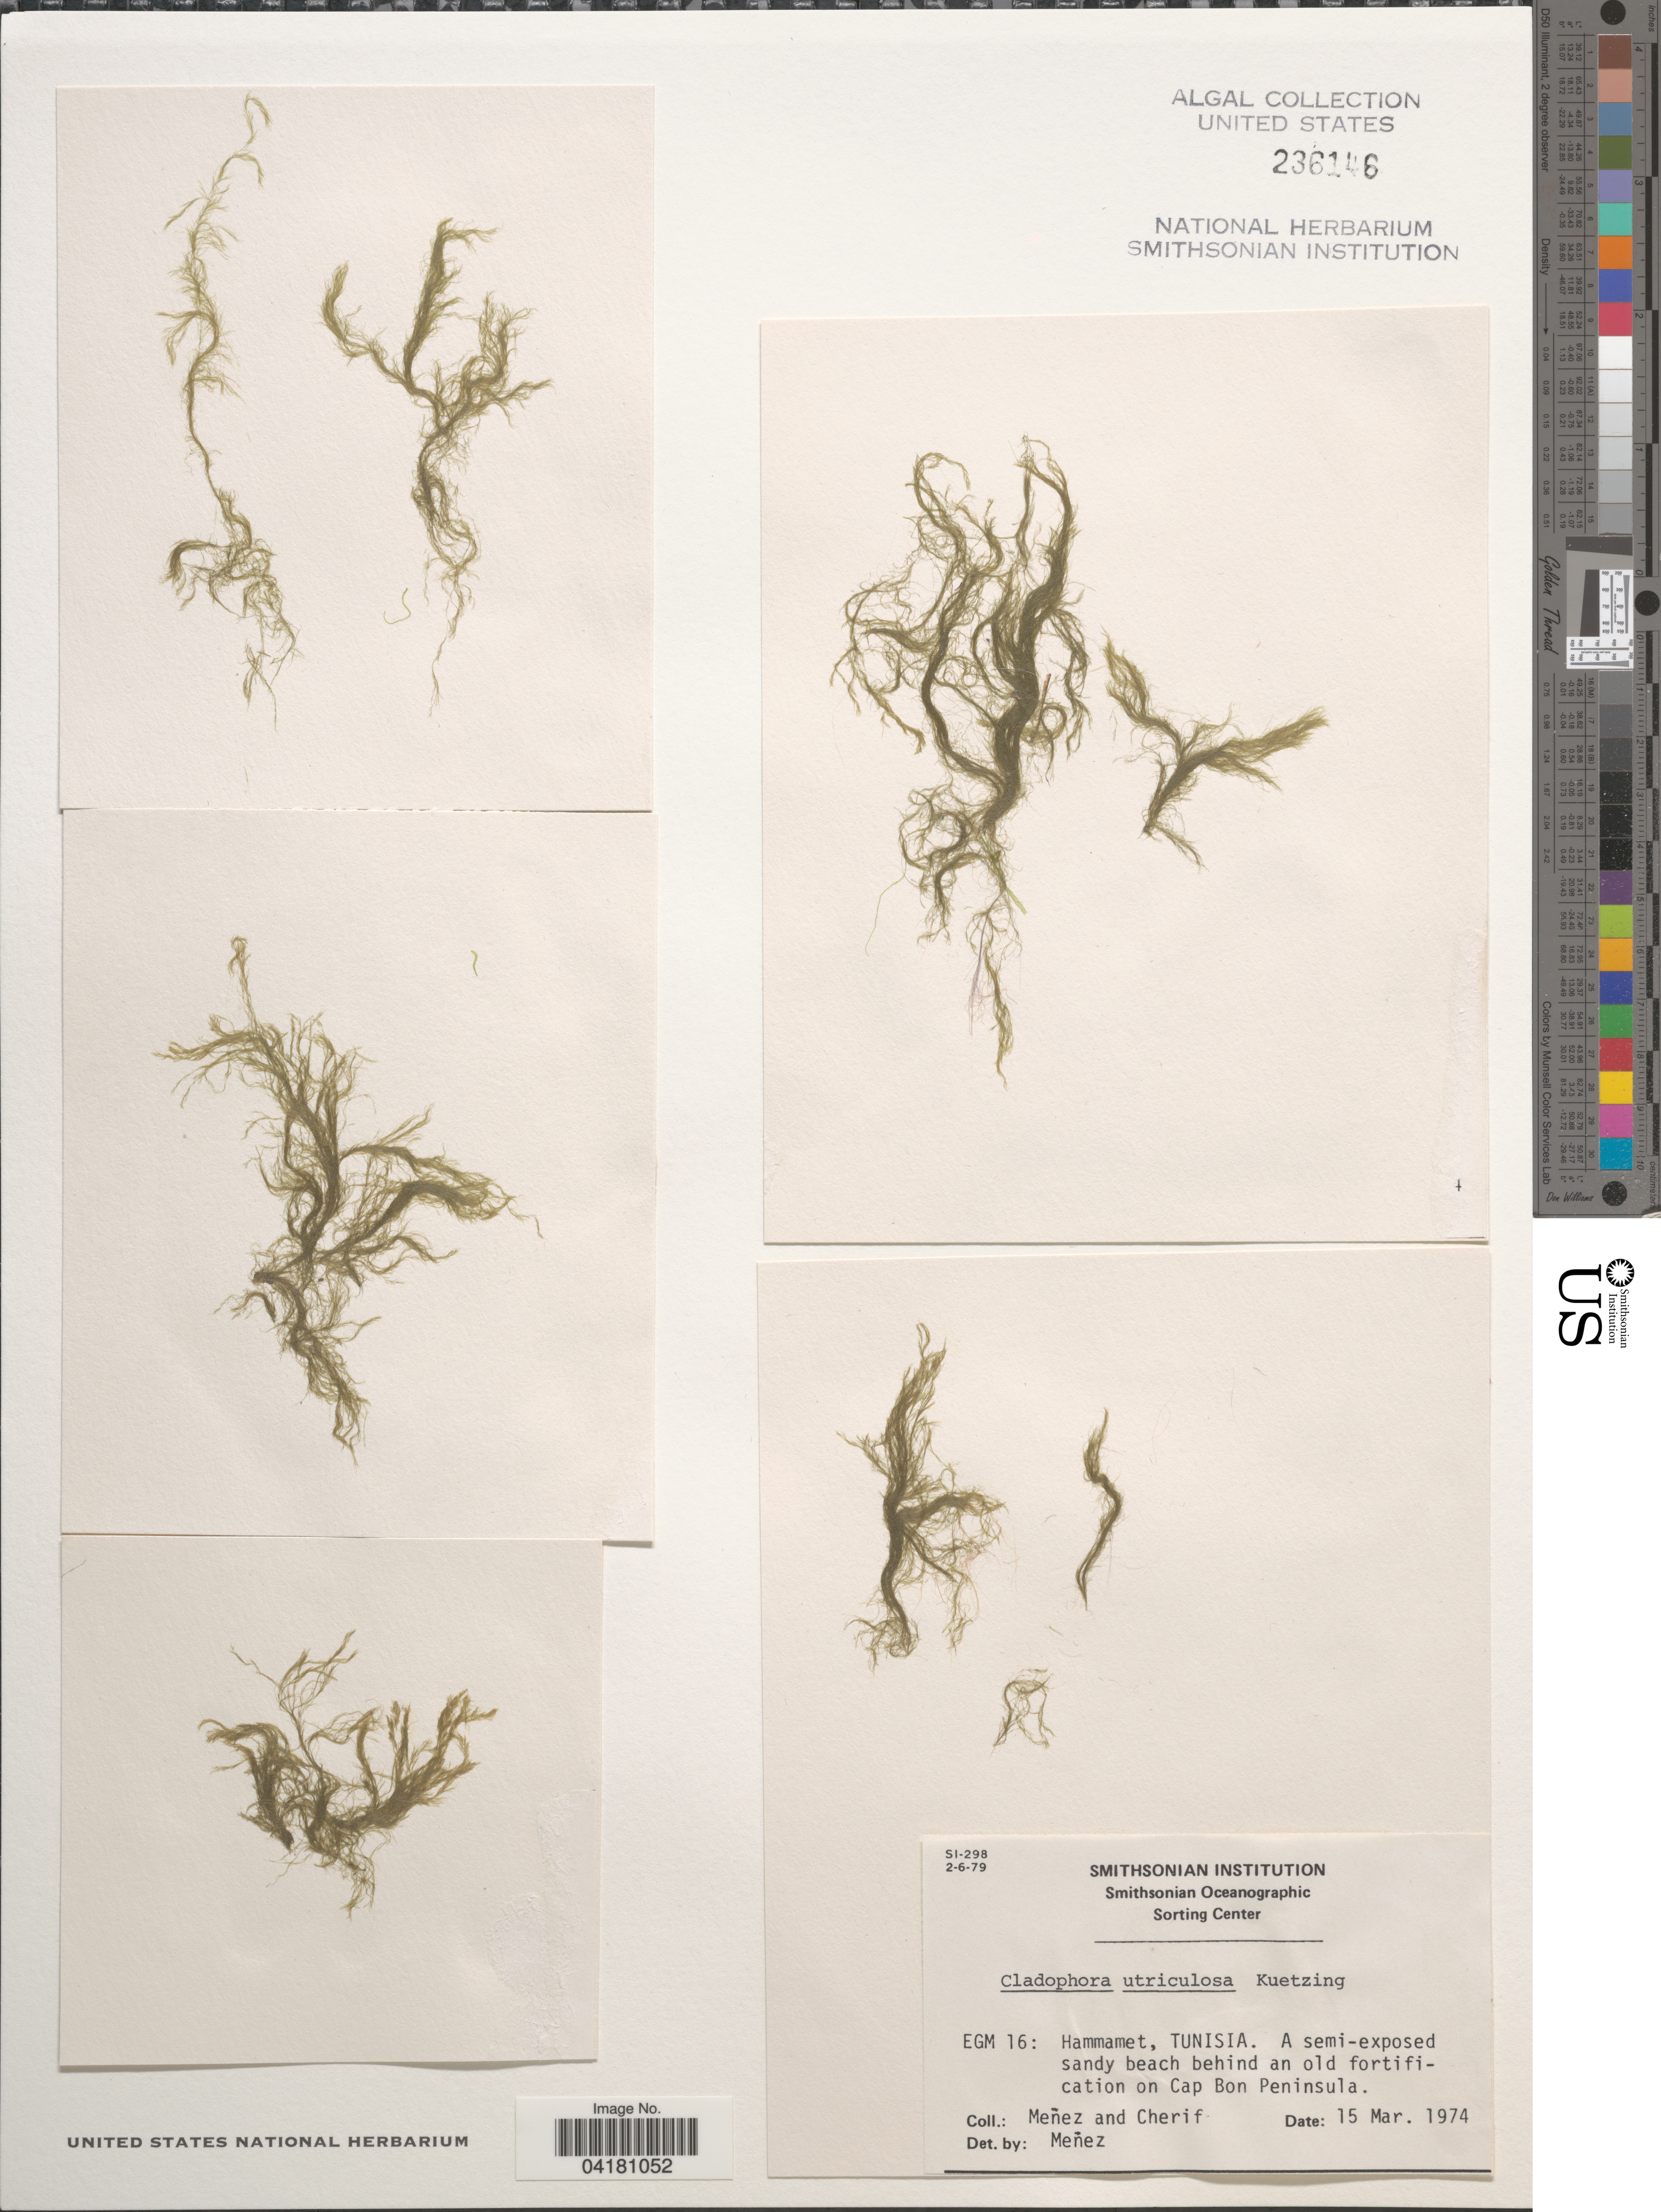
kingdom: Plantae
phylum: Chlorophyta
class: Ulvophyceae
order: Cladophorales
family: Cladophoraceae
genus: Cladophora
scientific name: Cladophora lehmanniana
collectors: Menez & -. Cherif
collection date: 1974-03-15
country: Tunisia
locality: EGM 16: Hammamet. A semi-exposed sandy beach behind an old fortification on Cap Bon Peninsula.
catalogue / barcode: US 236146